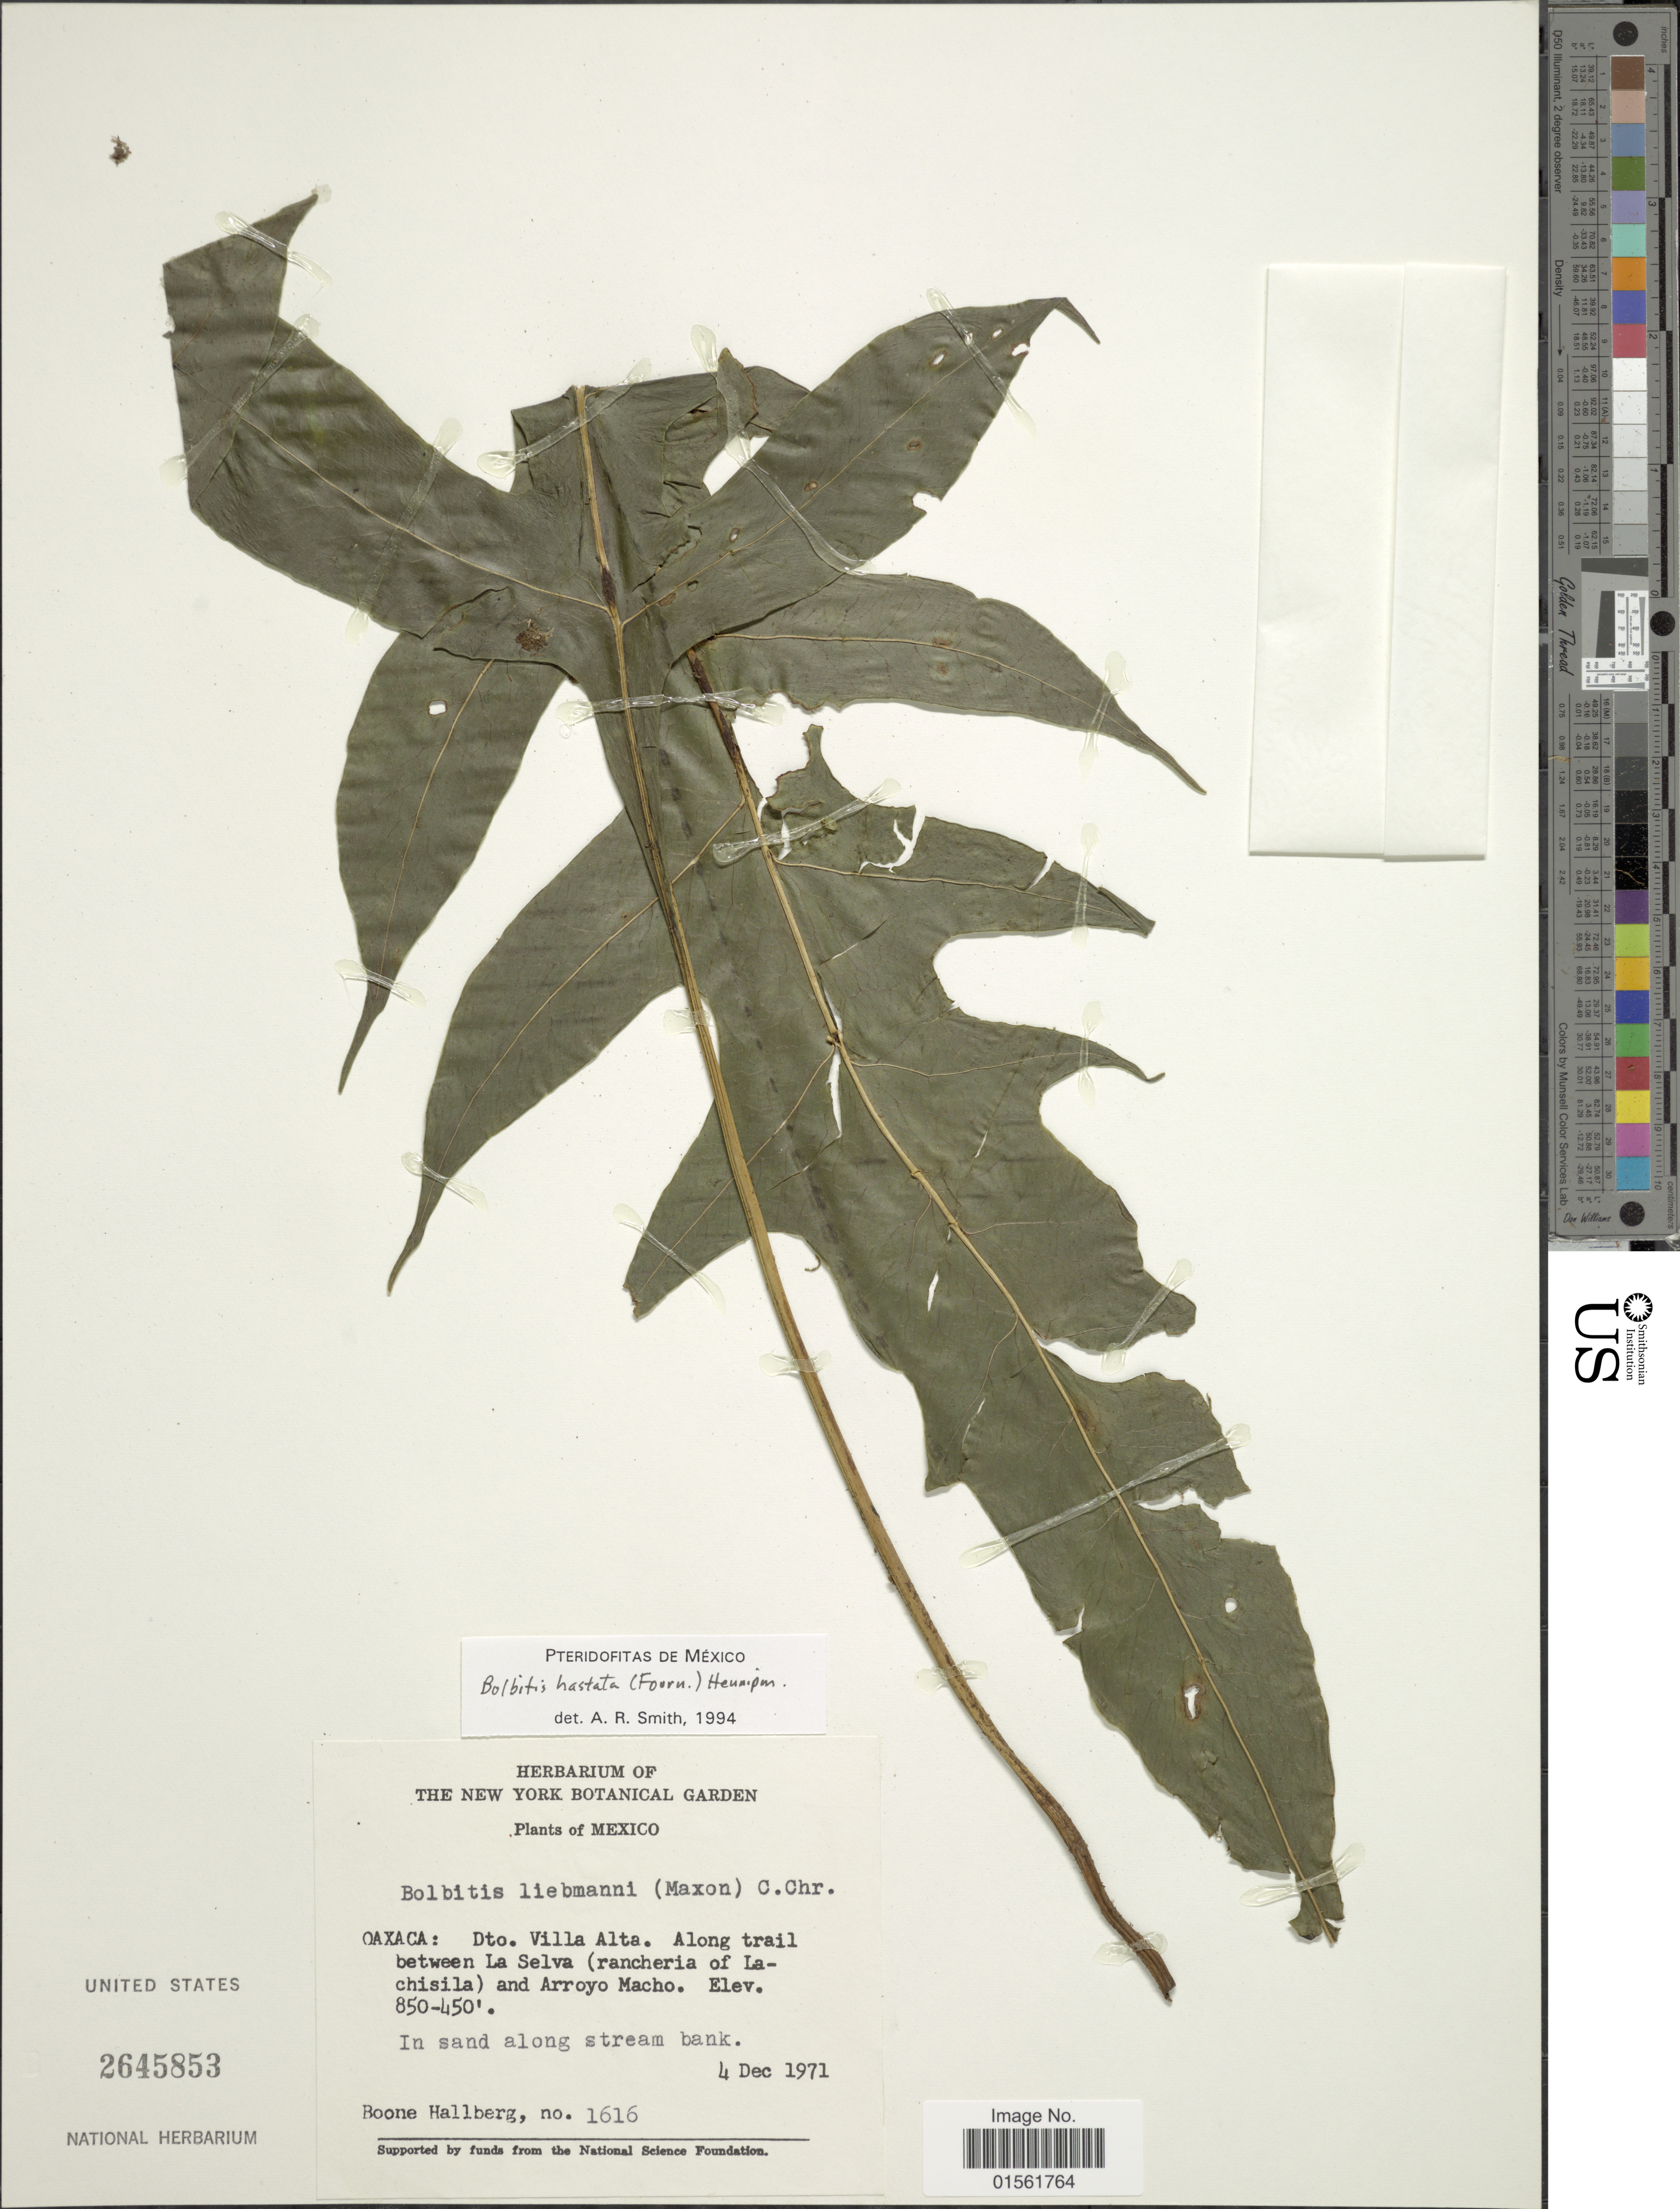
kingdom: Plantae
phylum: Tracheophyta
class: Polypodiopsida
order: Polypodiales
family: Dryopteridaceae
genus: Bolbitis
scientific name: Bolbitis hastata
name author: (E. Fourn.) Hennipman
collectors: B. Hallberg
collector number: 1616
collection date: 1971-12-04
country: Mexico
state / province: Oaxaca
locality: Dto. Villa Alta. Along trail between la Selva (rancheria of Lachisila) and Arroyo Macho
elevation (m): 137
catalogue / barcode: US 2645853